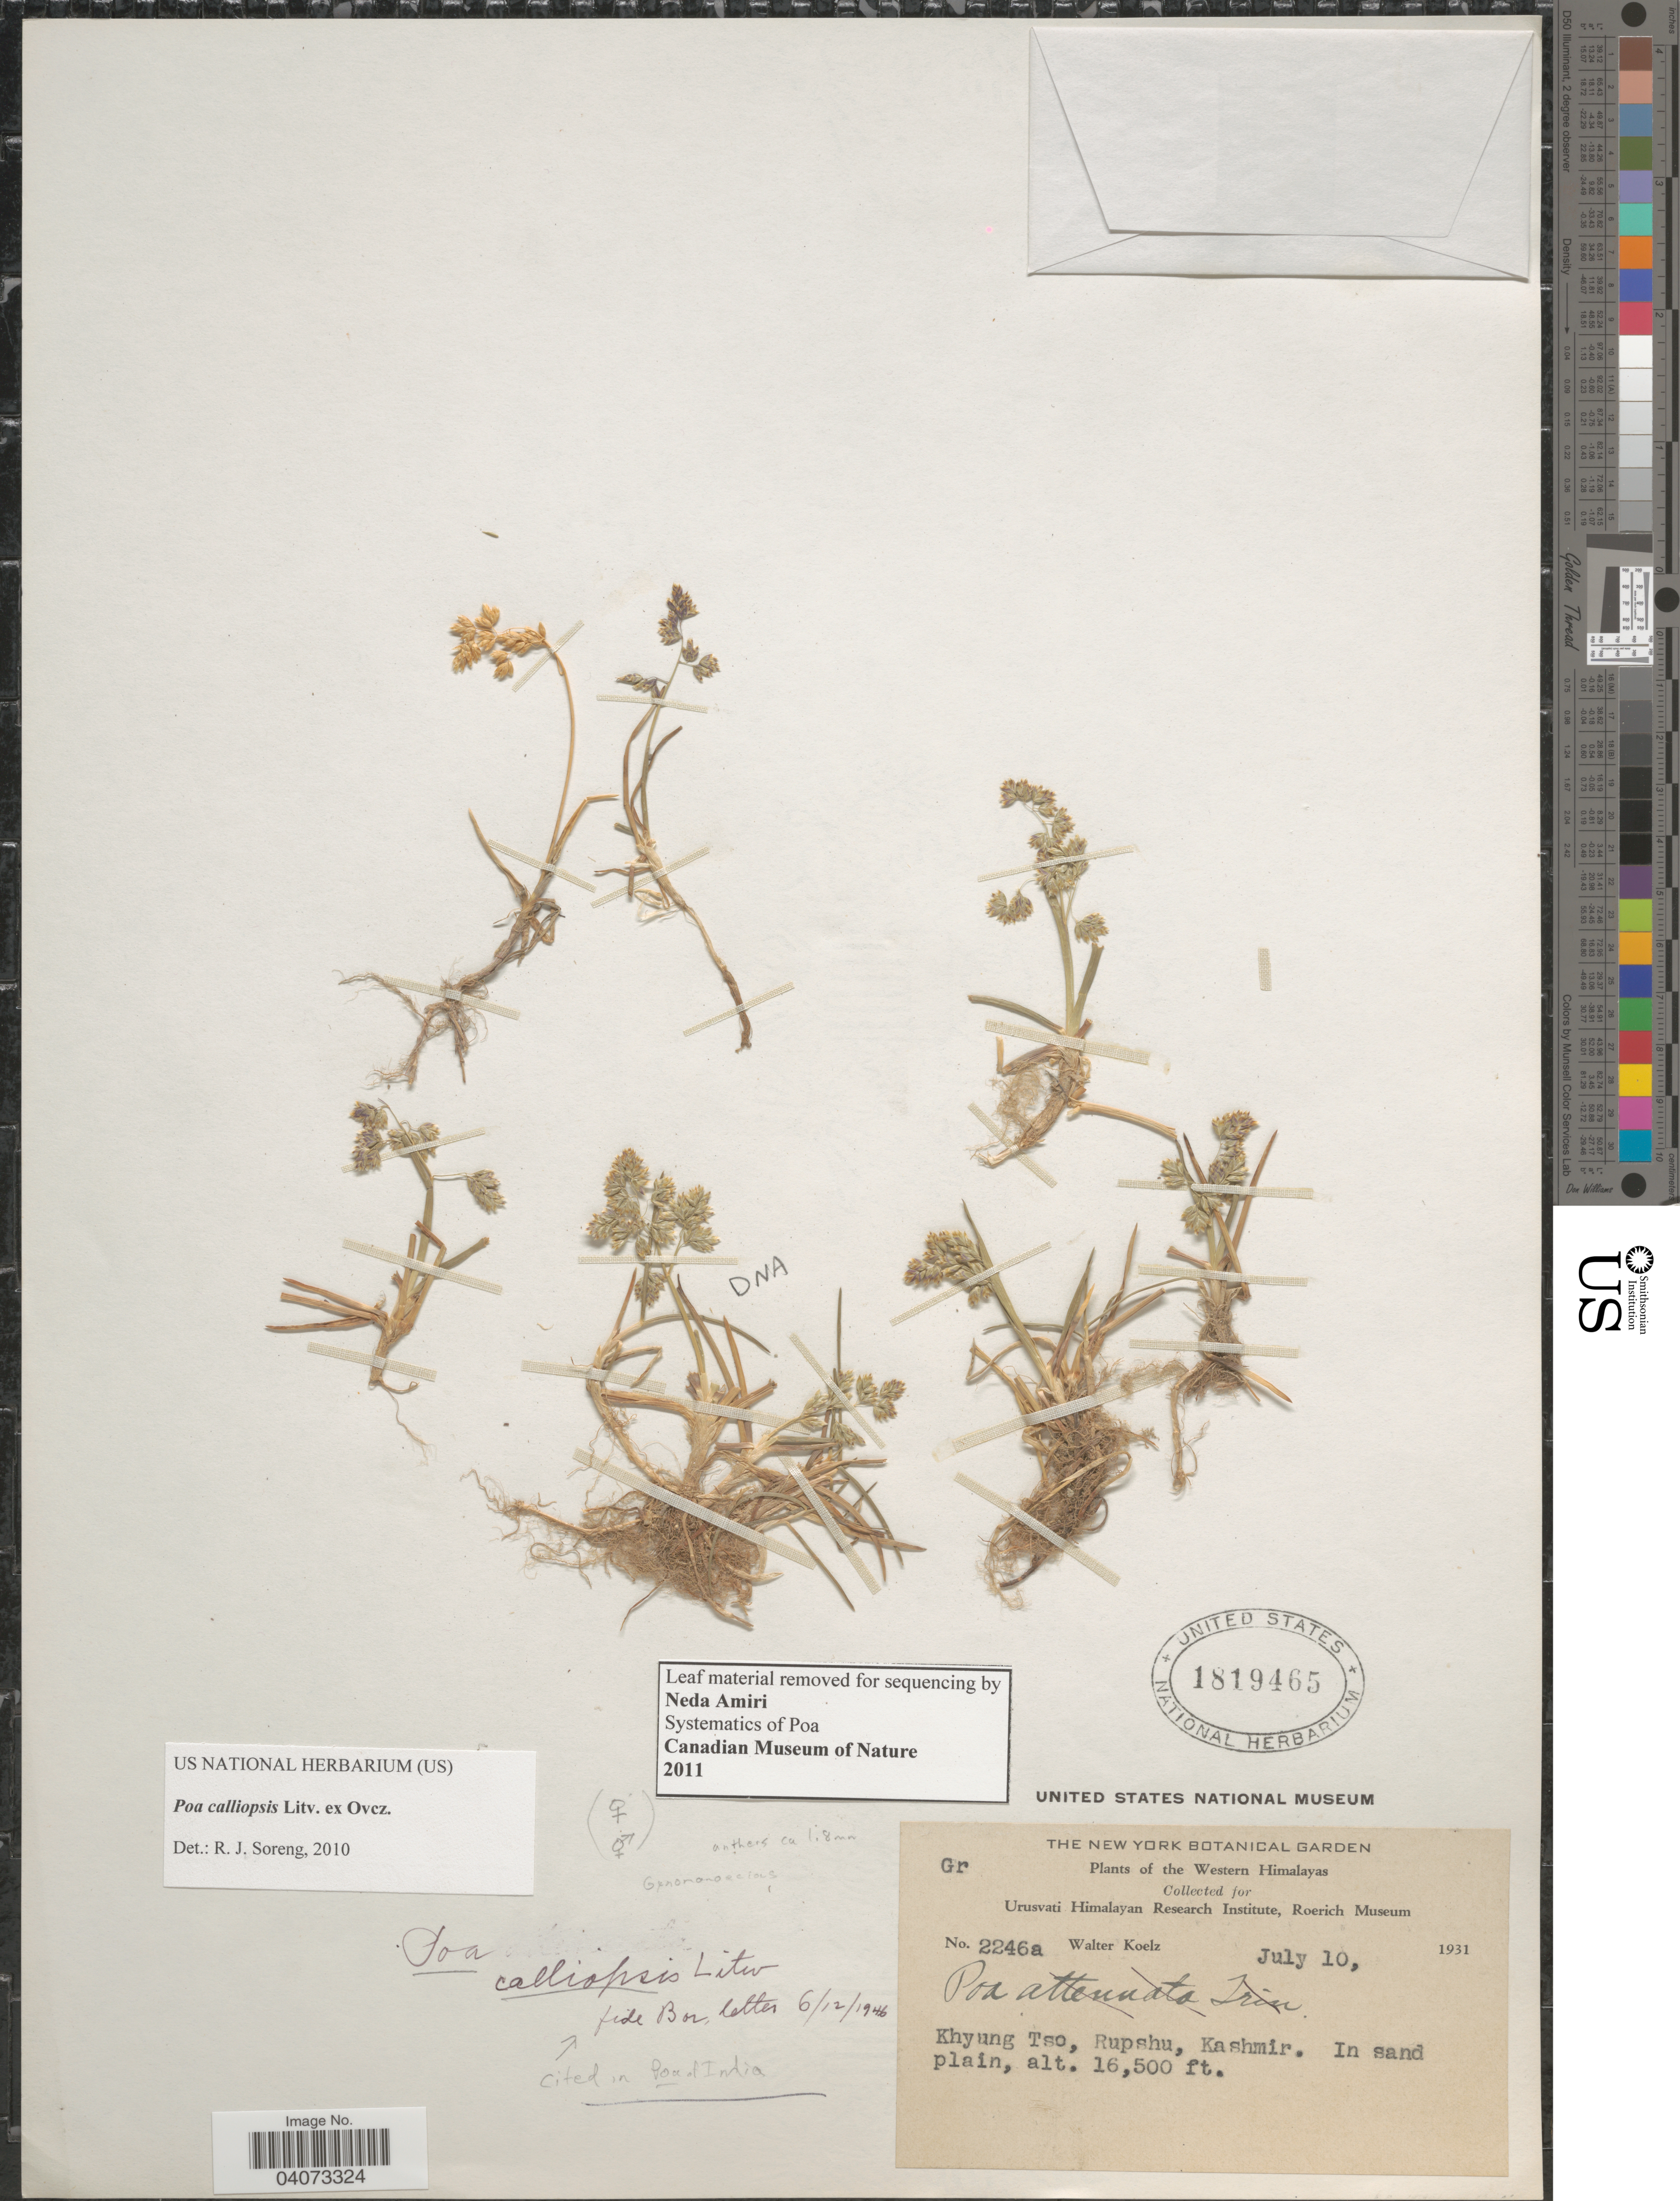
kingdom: Plantae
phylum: Tracheophyta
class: Liliopsida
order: Poales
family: Poaceae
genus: Poa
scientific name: Poa calliopsis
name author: Litv. ex Ovcz.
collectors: W. N. Koelz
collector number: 2246a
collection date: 1931-07-10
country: India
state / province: Jammu and Kashmir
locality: The Western Himalayas. Khyung Tso, Rupshu, Kashmir.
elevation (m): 5029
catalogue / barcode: US 1819465